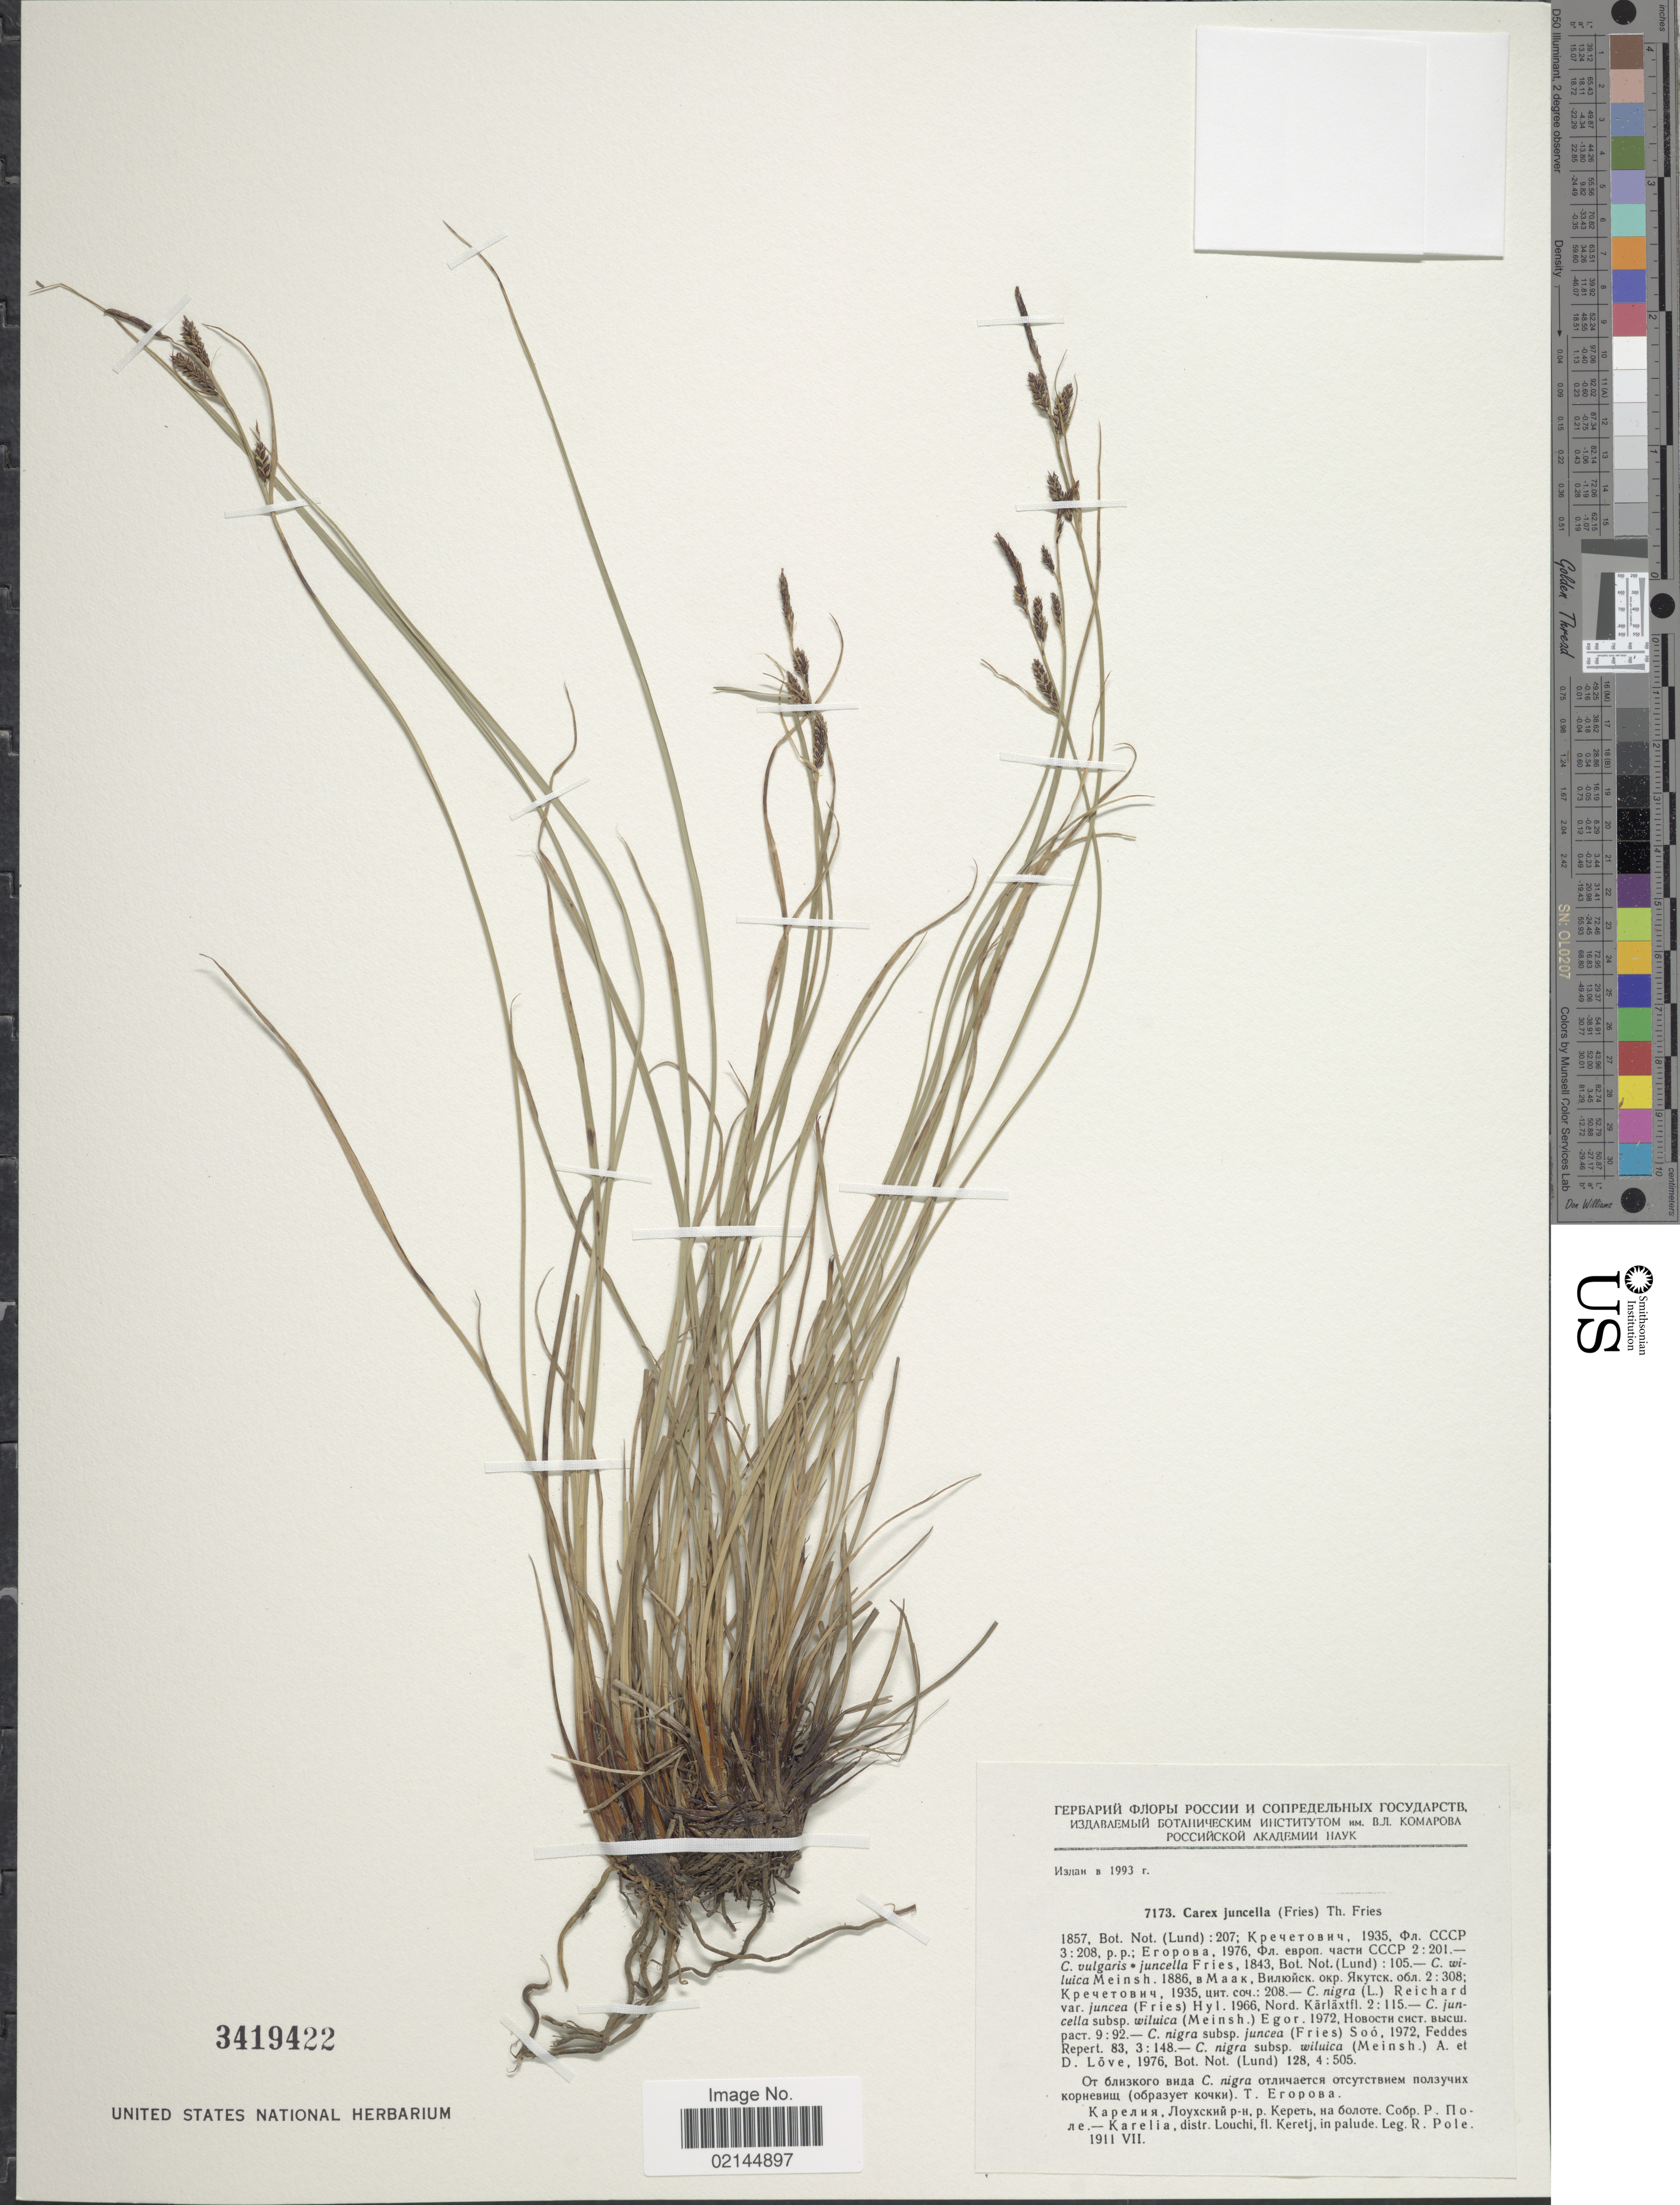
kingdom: Plantae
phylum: Tracheophyta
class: Liliopsida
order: Poales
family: Cyperaceae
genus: Carex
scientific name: Carex juncella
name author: (Fr.) Th. Fr.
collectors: R. Pole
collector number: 7173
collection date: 1911-07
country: Russian Federation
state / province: Karelia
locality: Karelia, distr. Louchi, fl. Keretj, in palude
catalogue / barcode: US 3419422